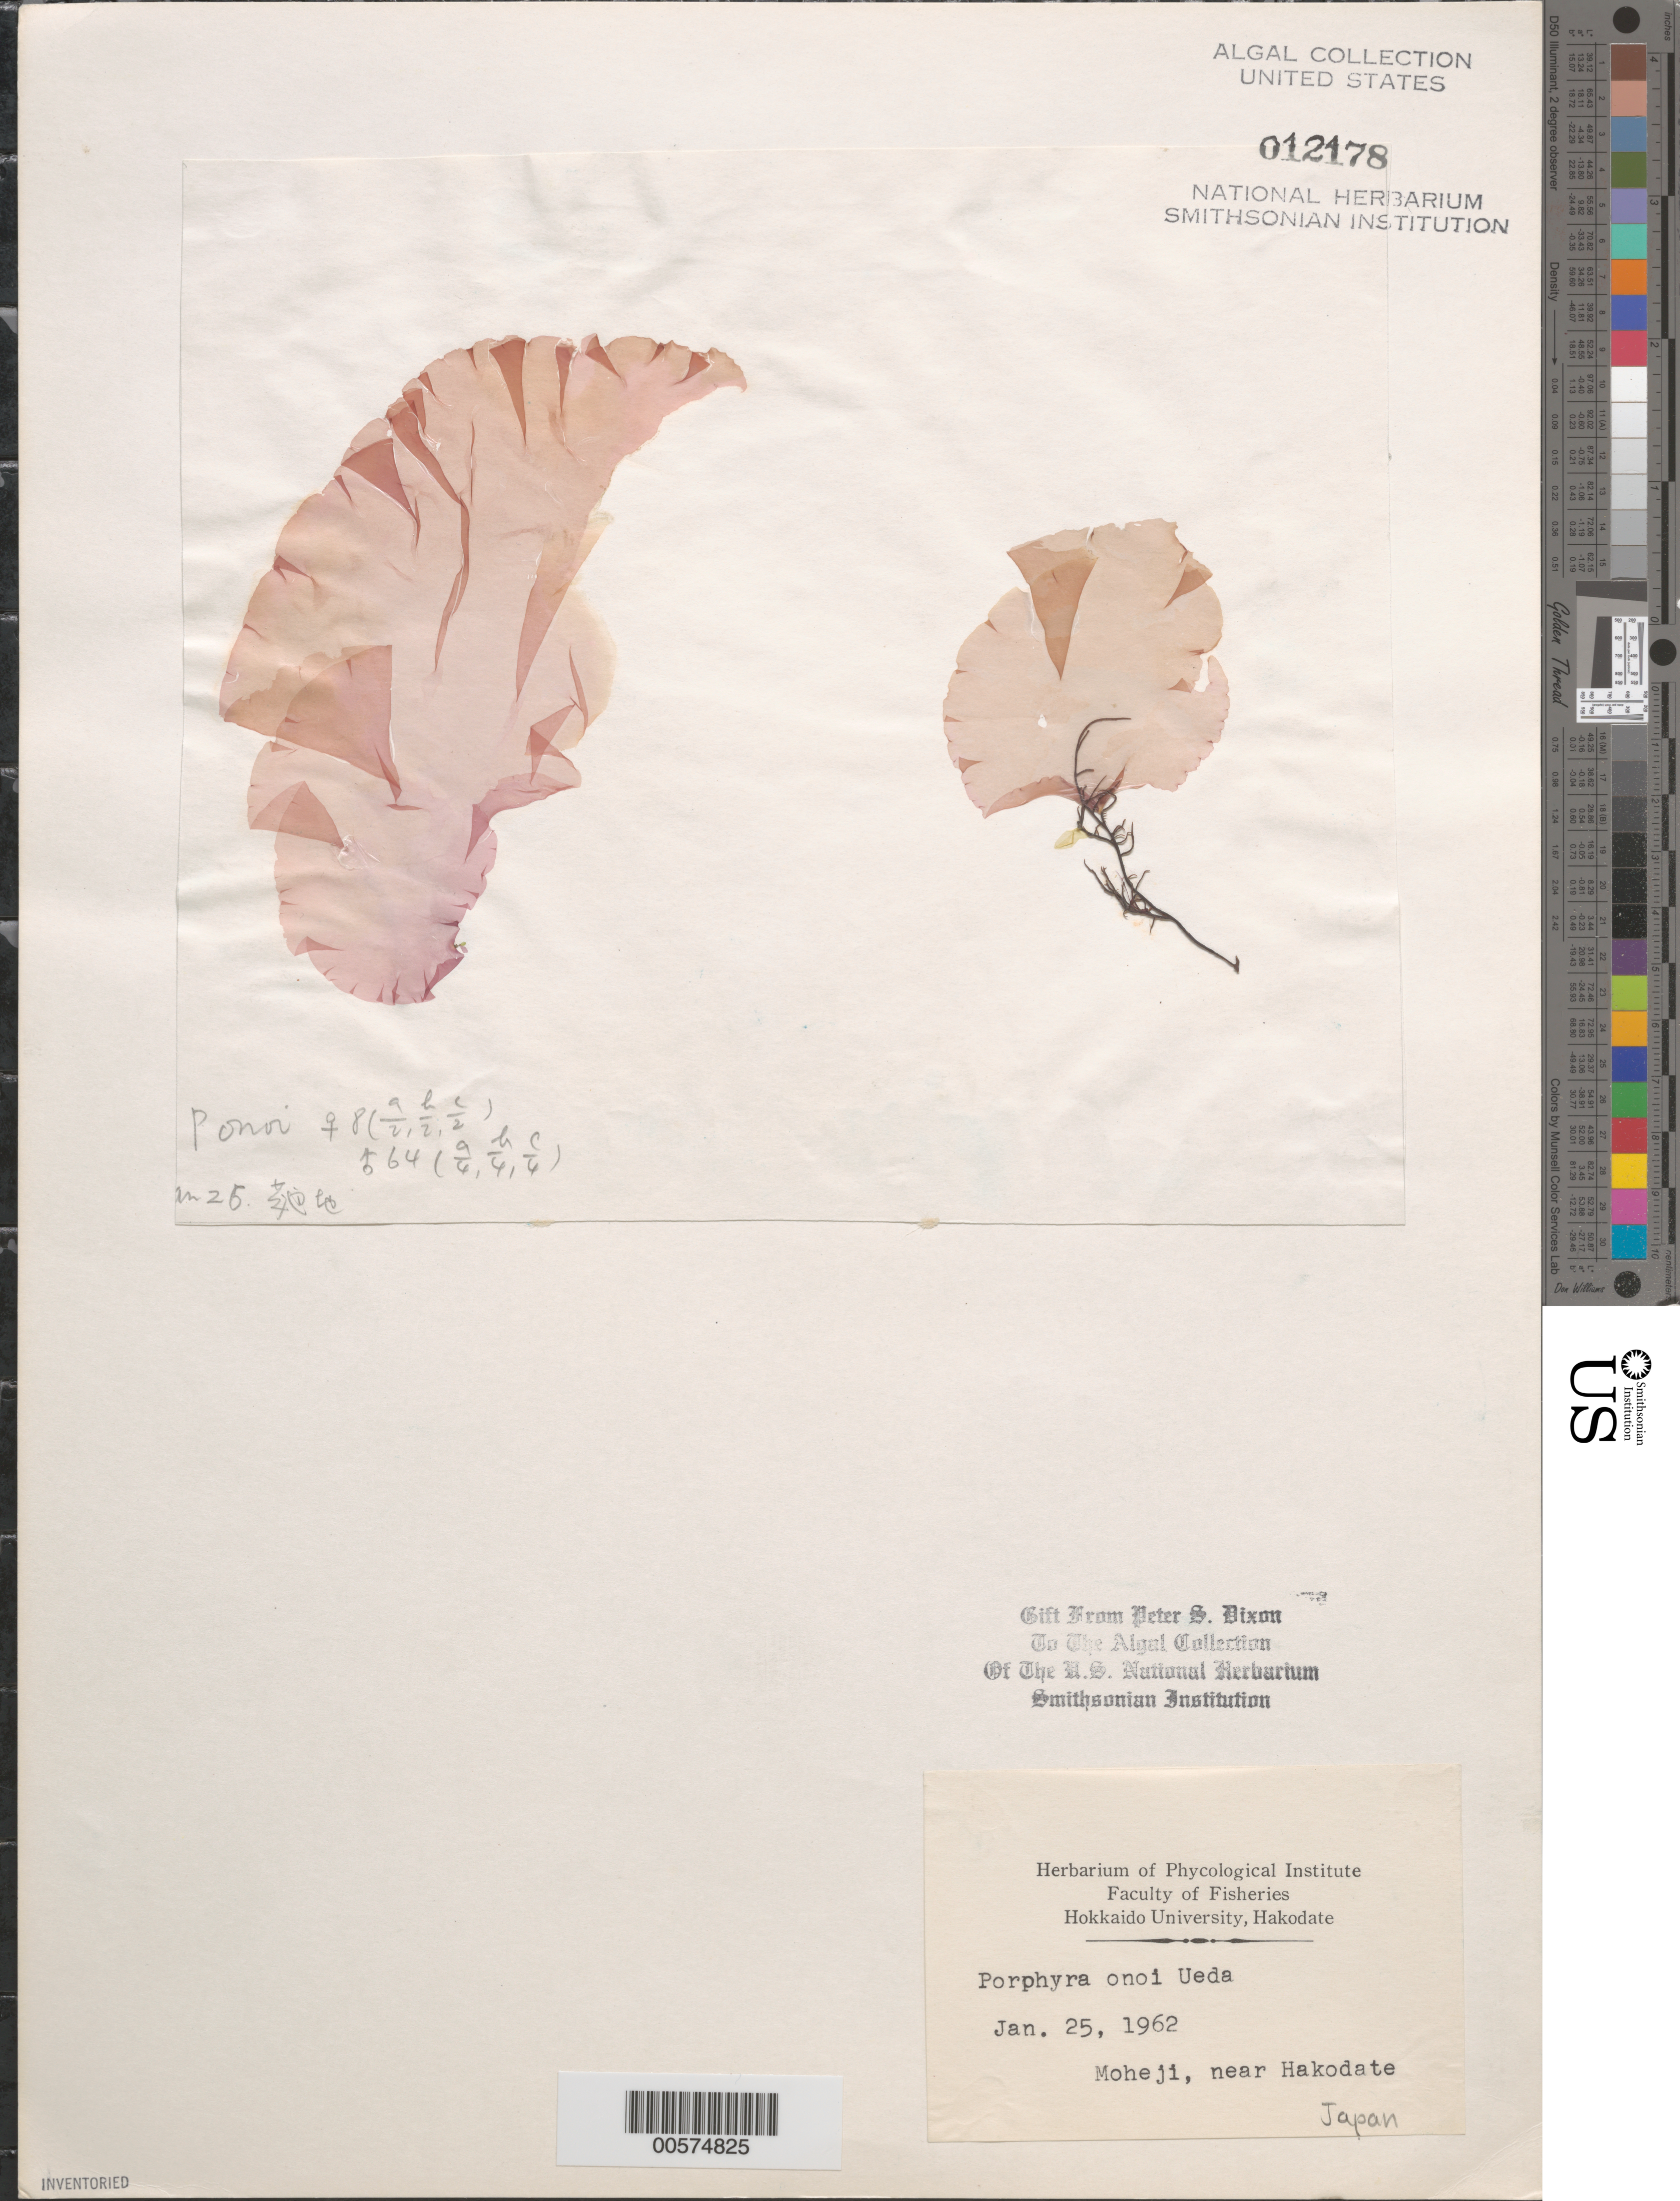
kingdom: Plantae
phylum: Rhodophyta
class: Bangiophyceae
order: Bangiales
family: Bangiaceae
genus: Porphyra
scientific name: Porphyra onoi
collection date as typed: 25 Jan 1962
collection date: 1962-01-25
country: Japan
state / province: Hokkaido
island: Hokkaido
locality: Moheji, near Hakodate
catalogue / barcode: US 12178